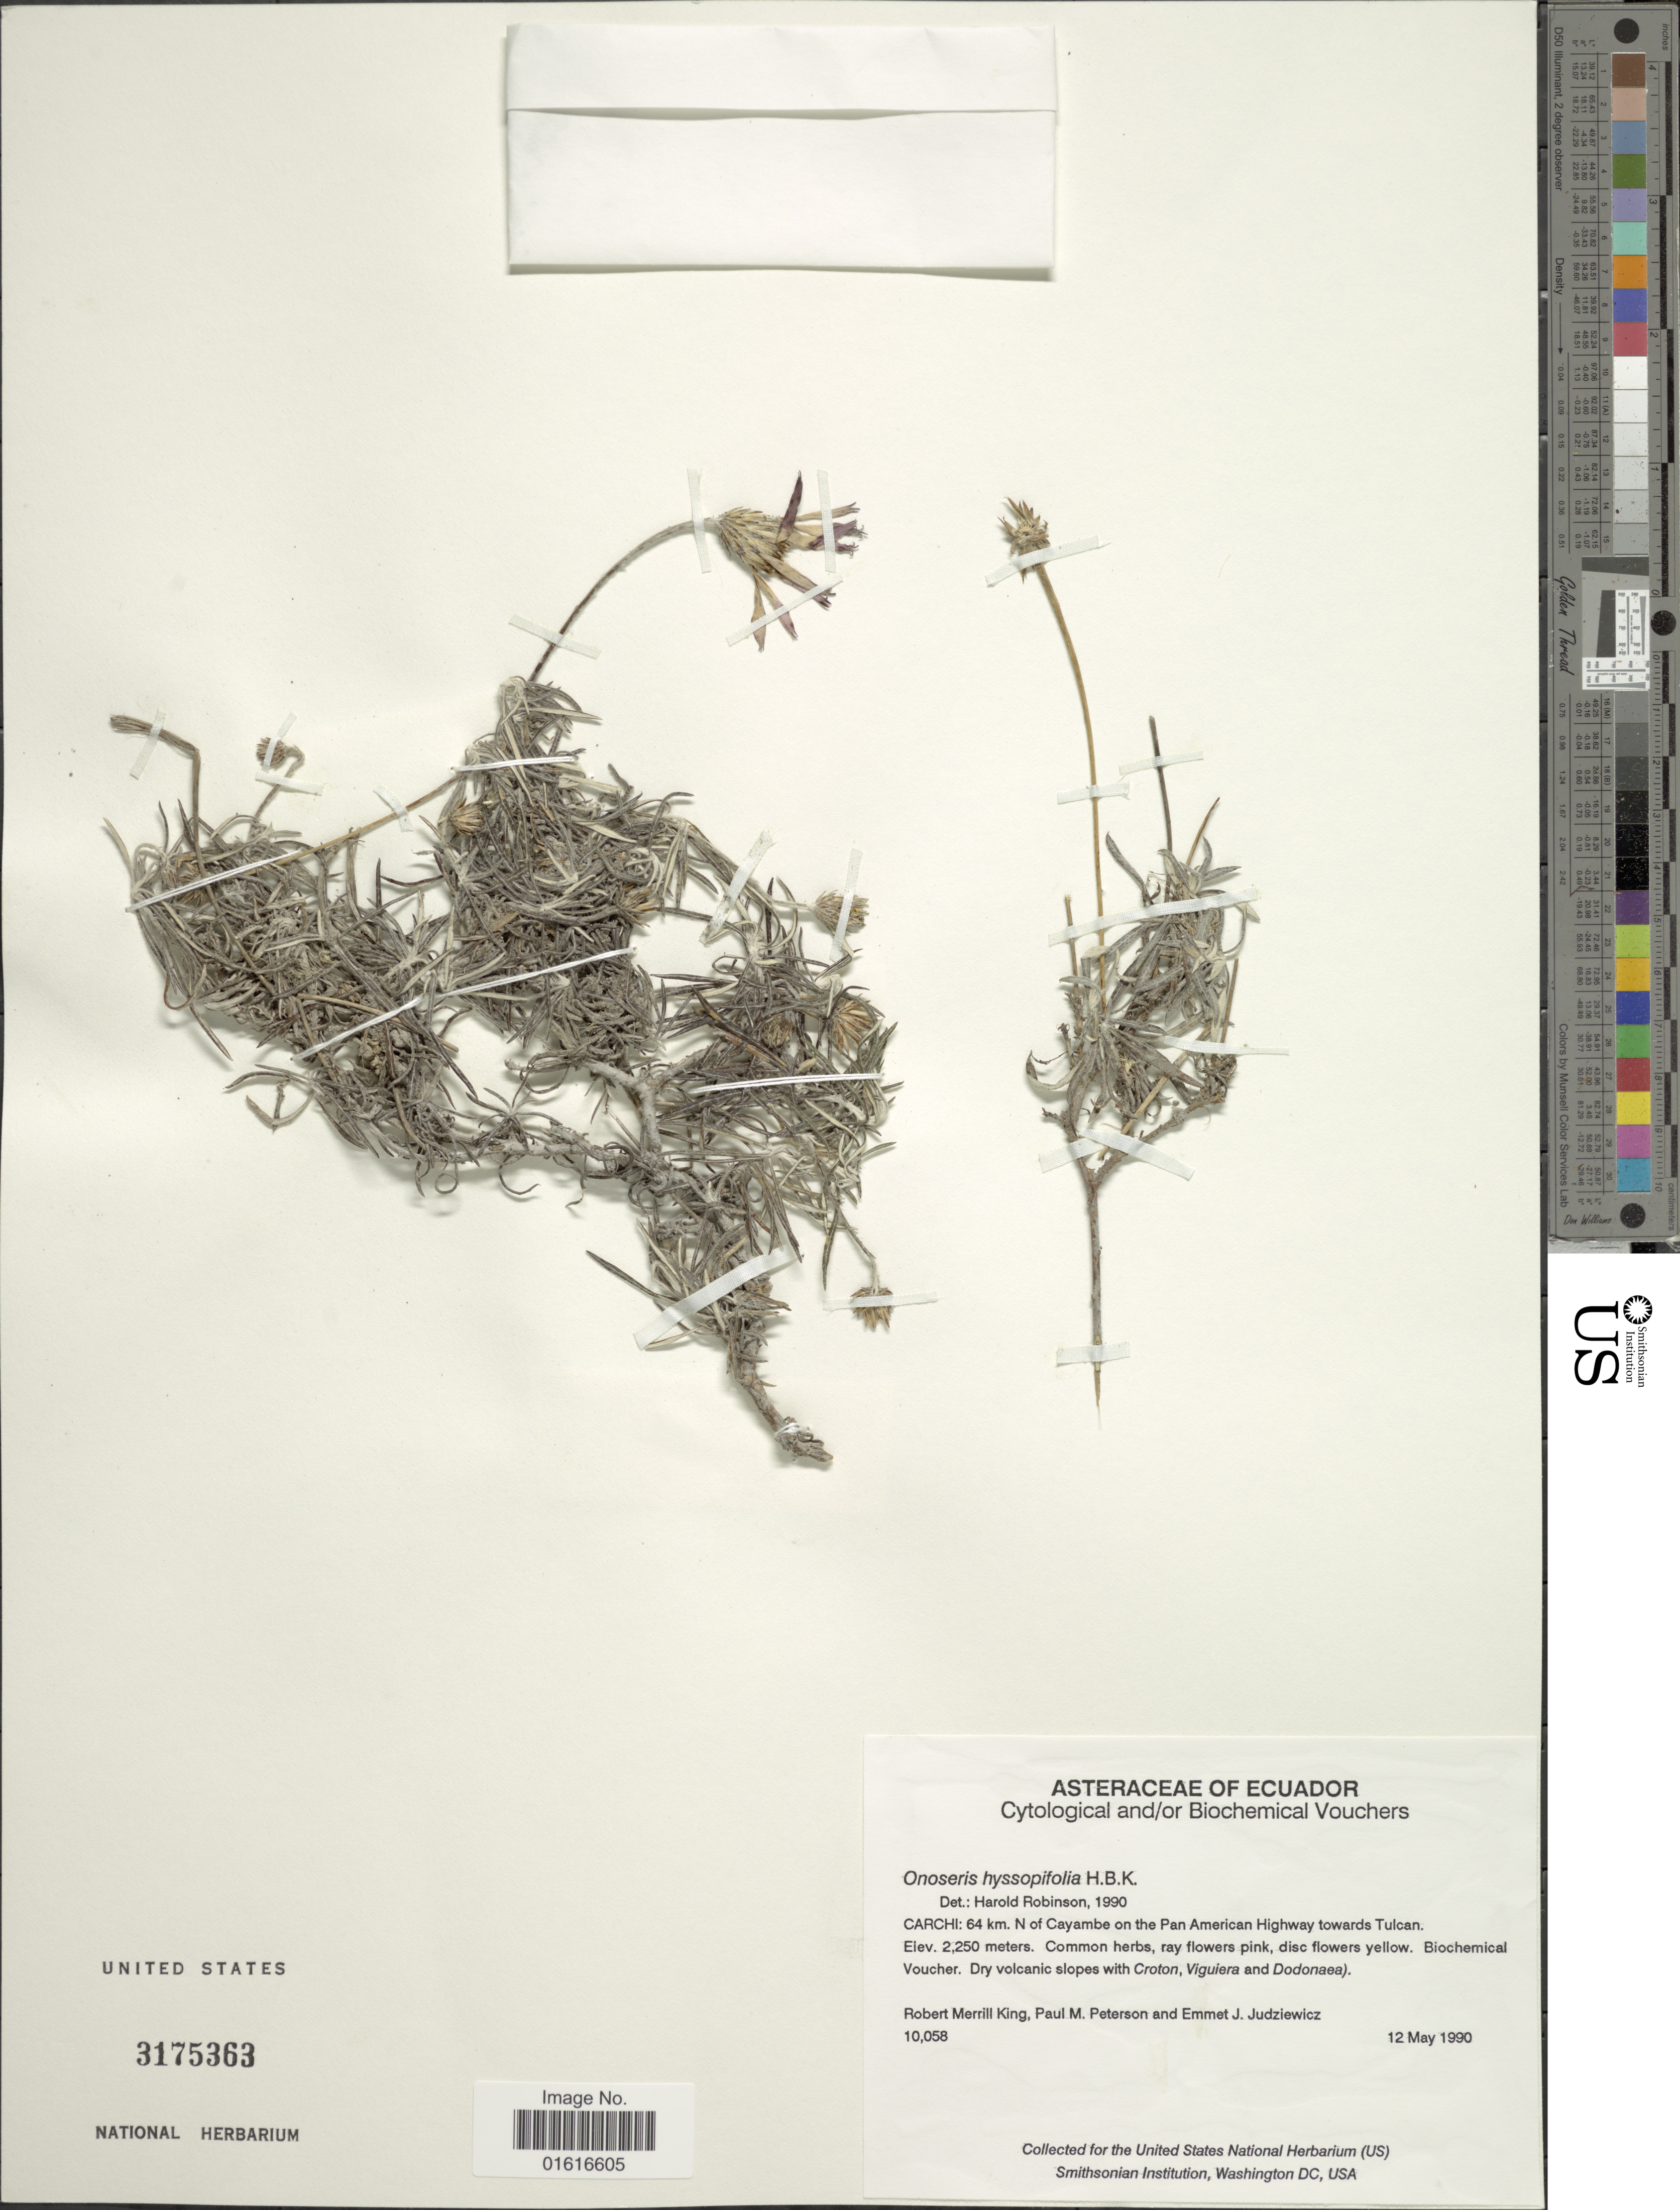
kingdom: Plantae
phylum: Tracheophyta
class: Magnoliopsida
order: Asterales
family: Asteraceae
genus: Onoseris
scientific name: Onoseris hyssopifolia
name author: Kunth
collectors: R. M. King, P. M. Peterson & E. J. Judziewicz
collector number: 10058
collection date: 1990-05-12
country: Ecuador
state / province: Carchi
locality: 64 km N of Cayambe on the Pan American Highway towards Tulcan.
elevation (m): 2250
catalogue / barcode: US 3175363